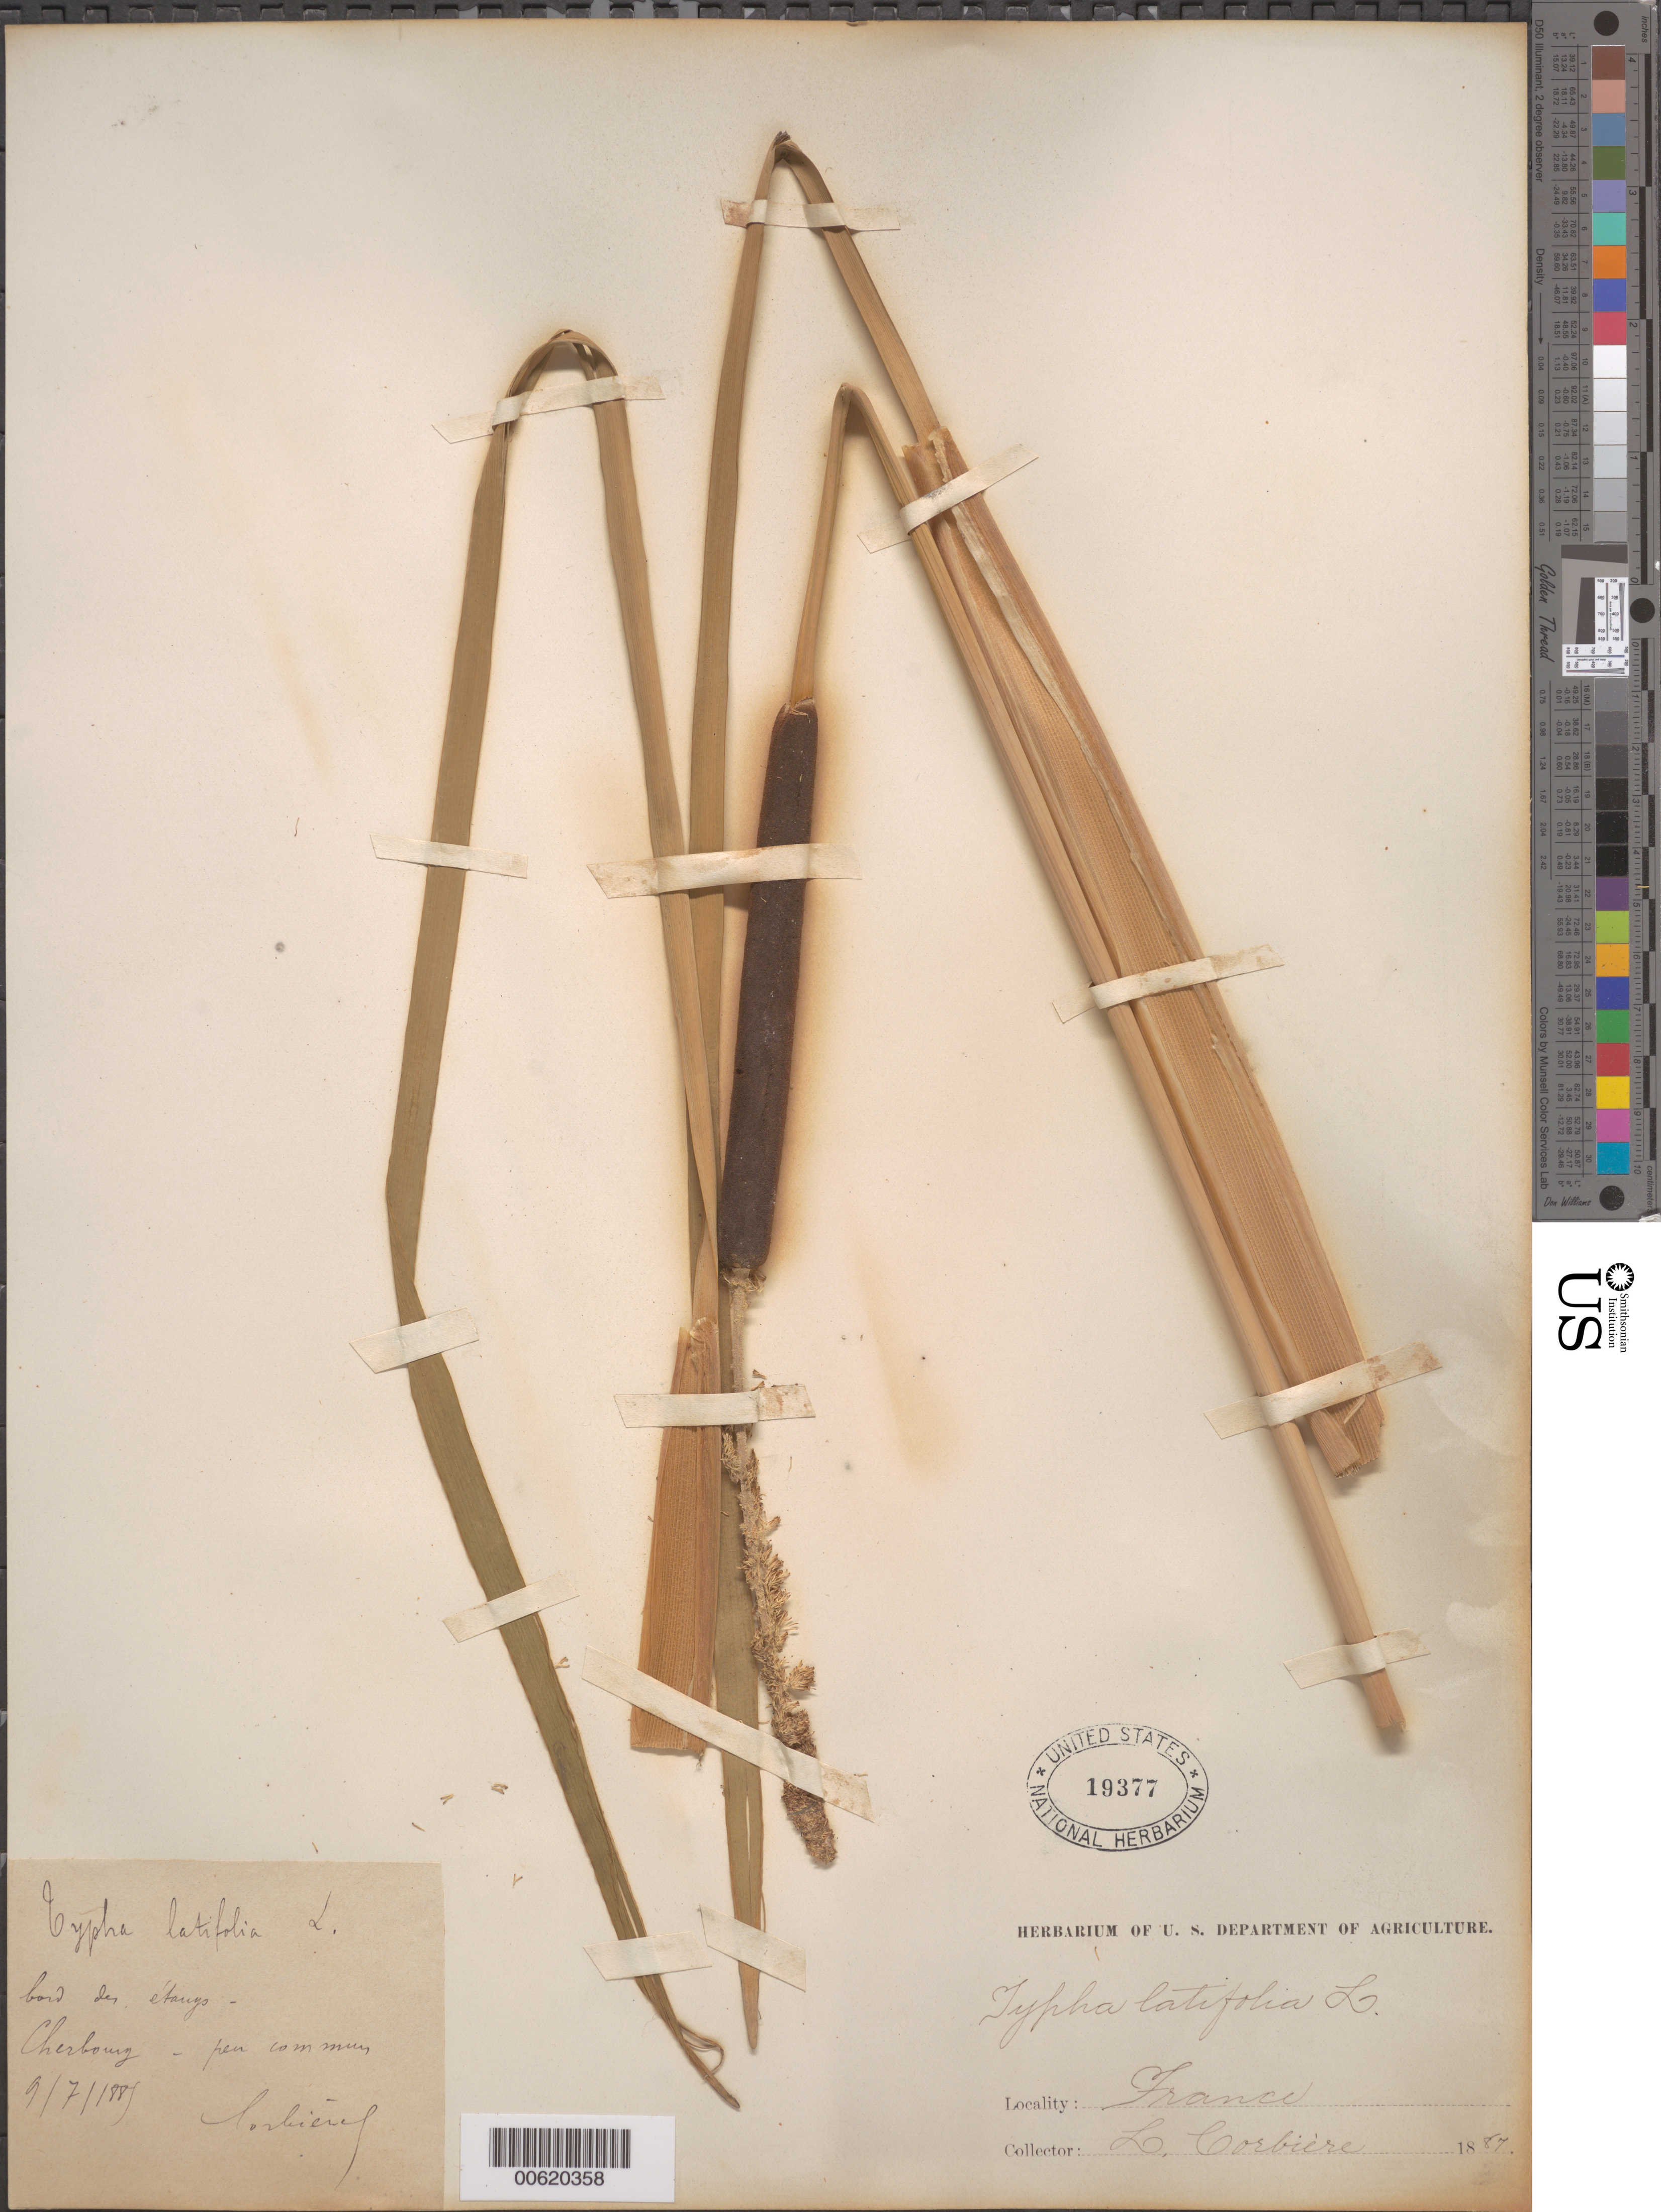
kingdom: Plantae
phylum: Tracheophyta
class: Liliopsida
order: Poales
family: Typhaceae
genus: Typha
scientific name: Typha latifolia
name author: L.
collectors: L. Corbière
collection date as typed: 09 Jul 1887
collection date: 1887-07-09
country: France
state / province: Normandie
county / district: Manche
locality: Cherbourg.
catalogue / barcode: US 19377